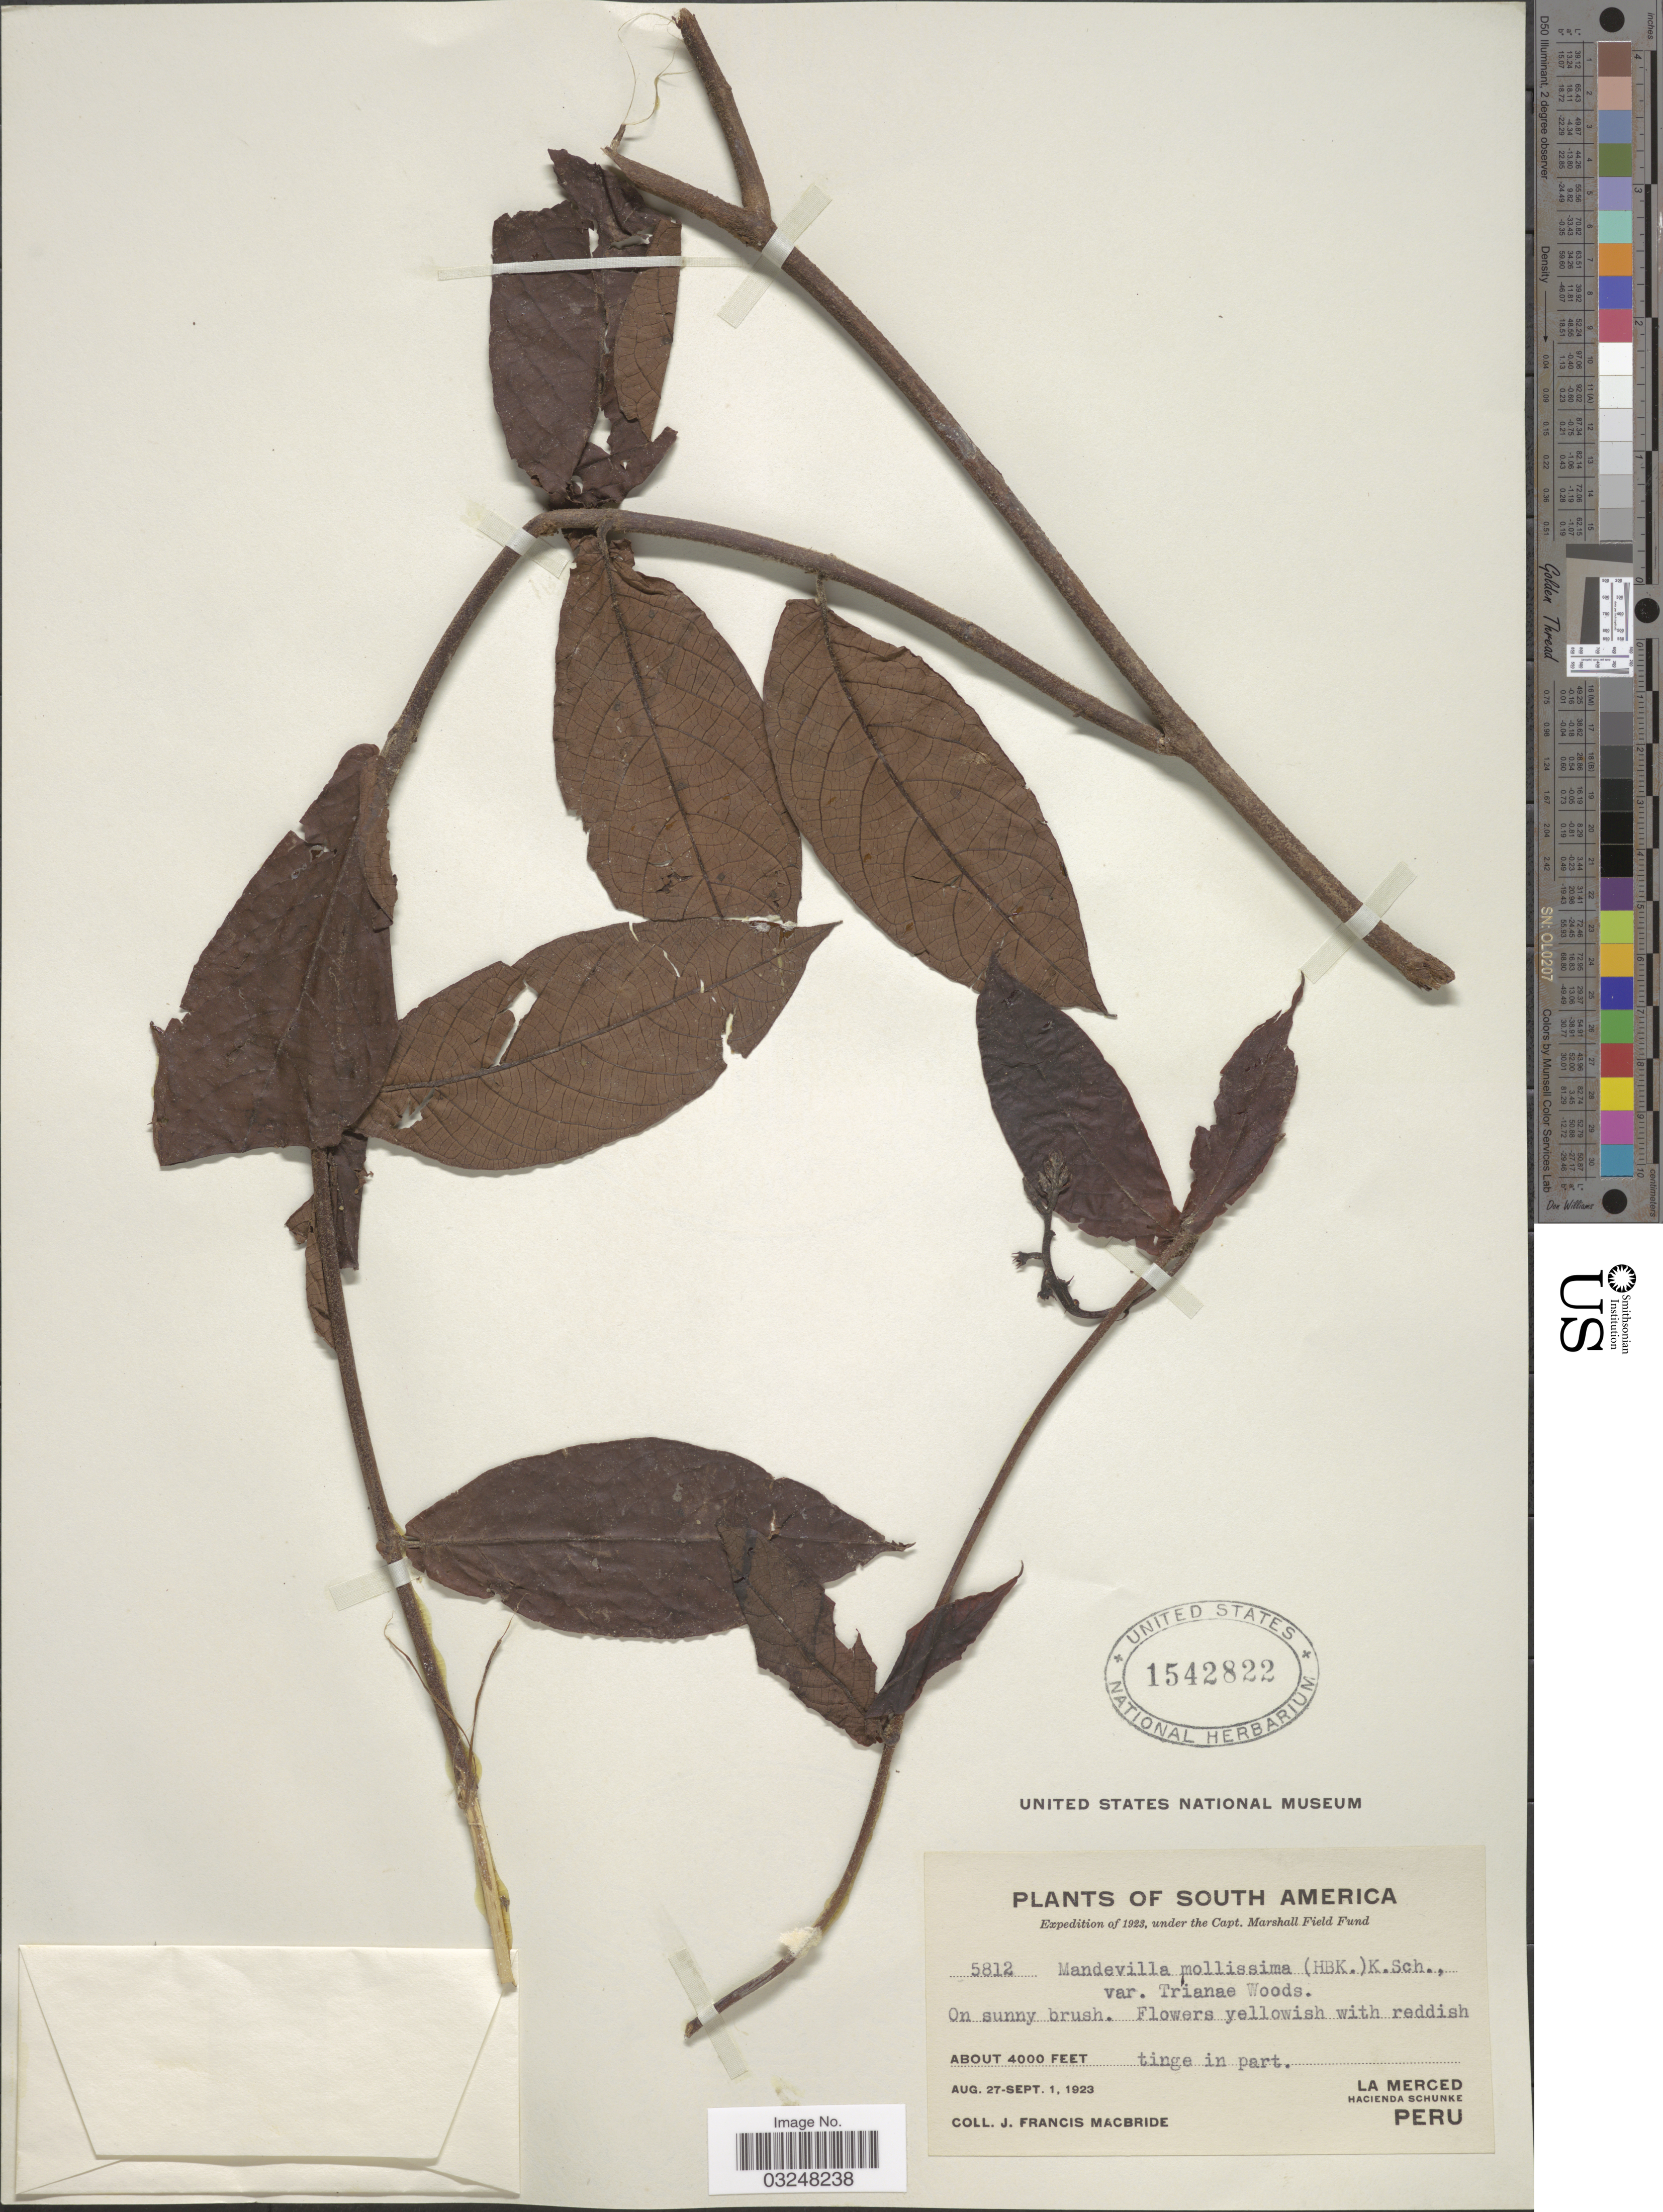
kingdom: Plantae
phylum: Tracheophyta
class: Magnoliopsida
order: Gentianales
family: Apocynaceae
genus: Mandevilla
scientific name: Mandevilla trianae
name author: Woodson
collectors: J. F. Macbride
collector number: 5812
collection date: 1923-08-27/1923-09-01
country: Peru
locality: La Merced. Hacienda Schunke.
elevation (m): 1219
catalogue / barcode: US 1542822